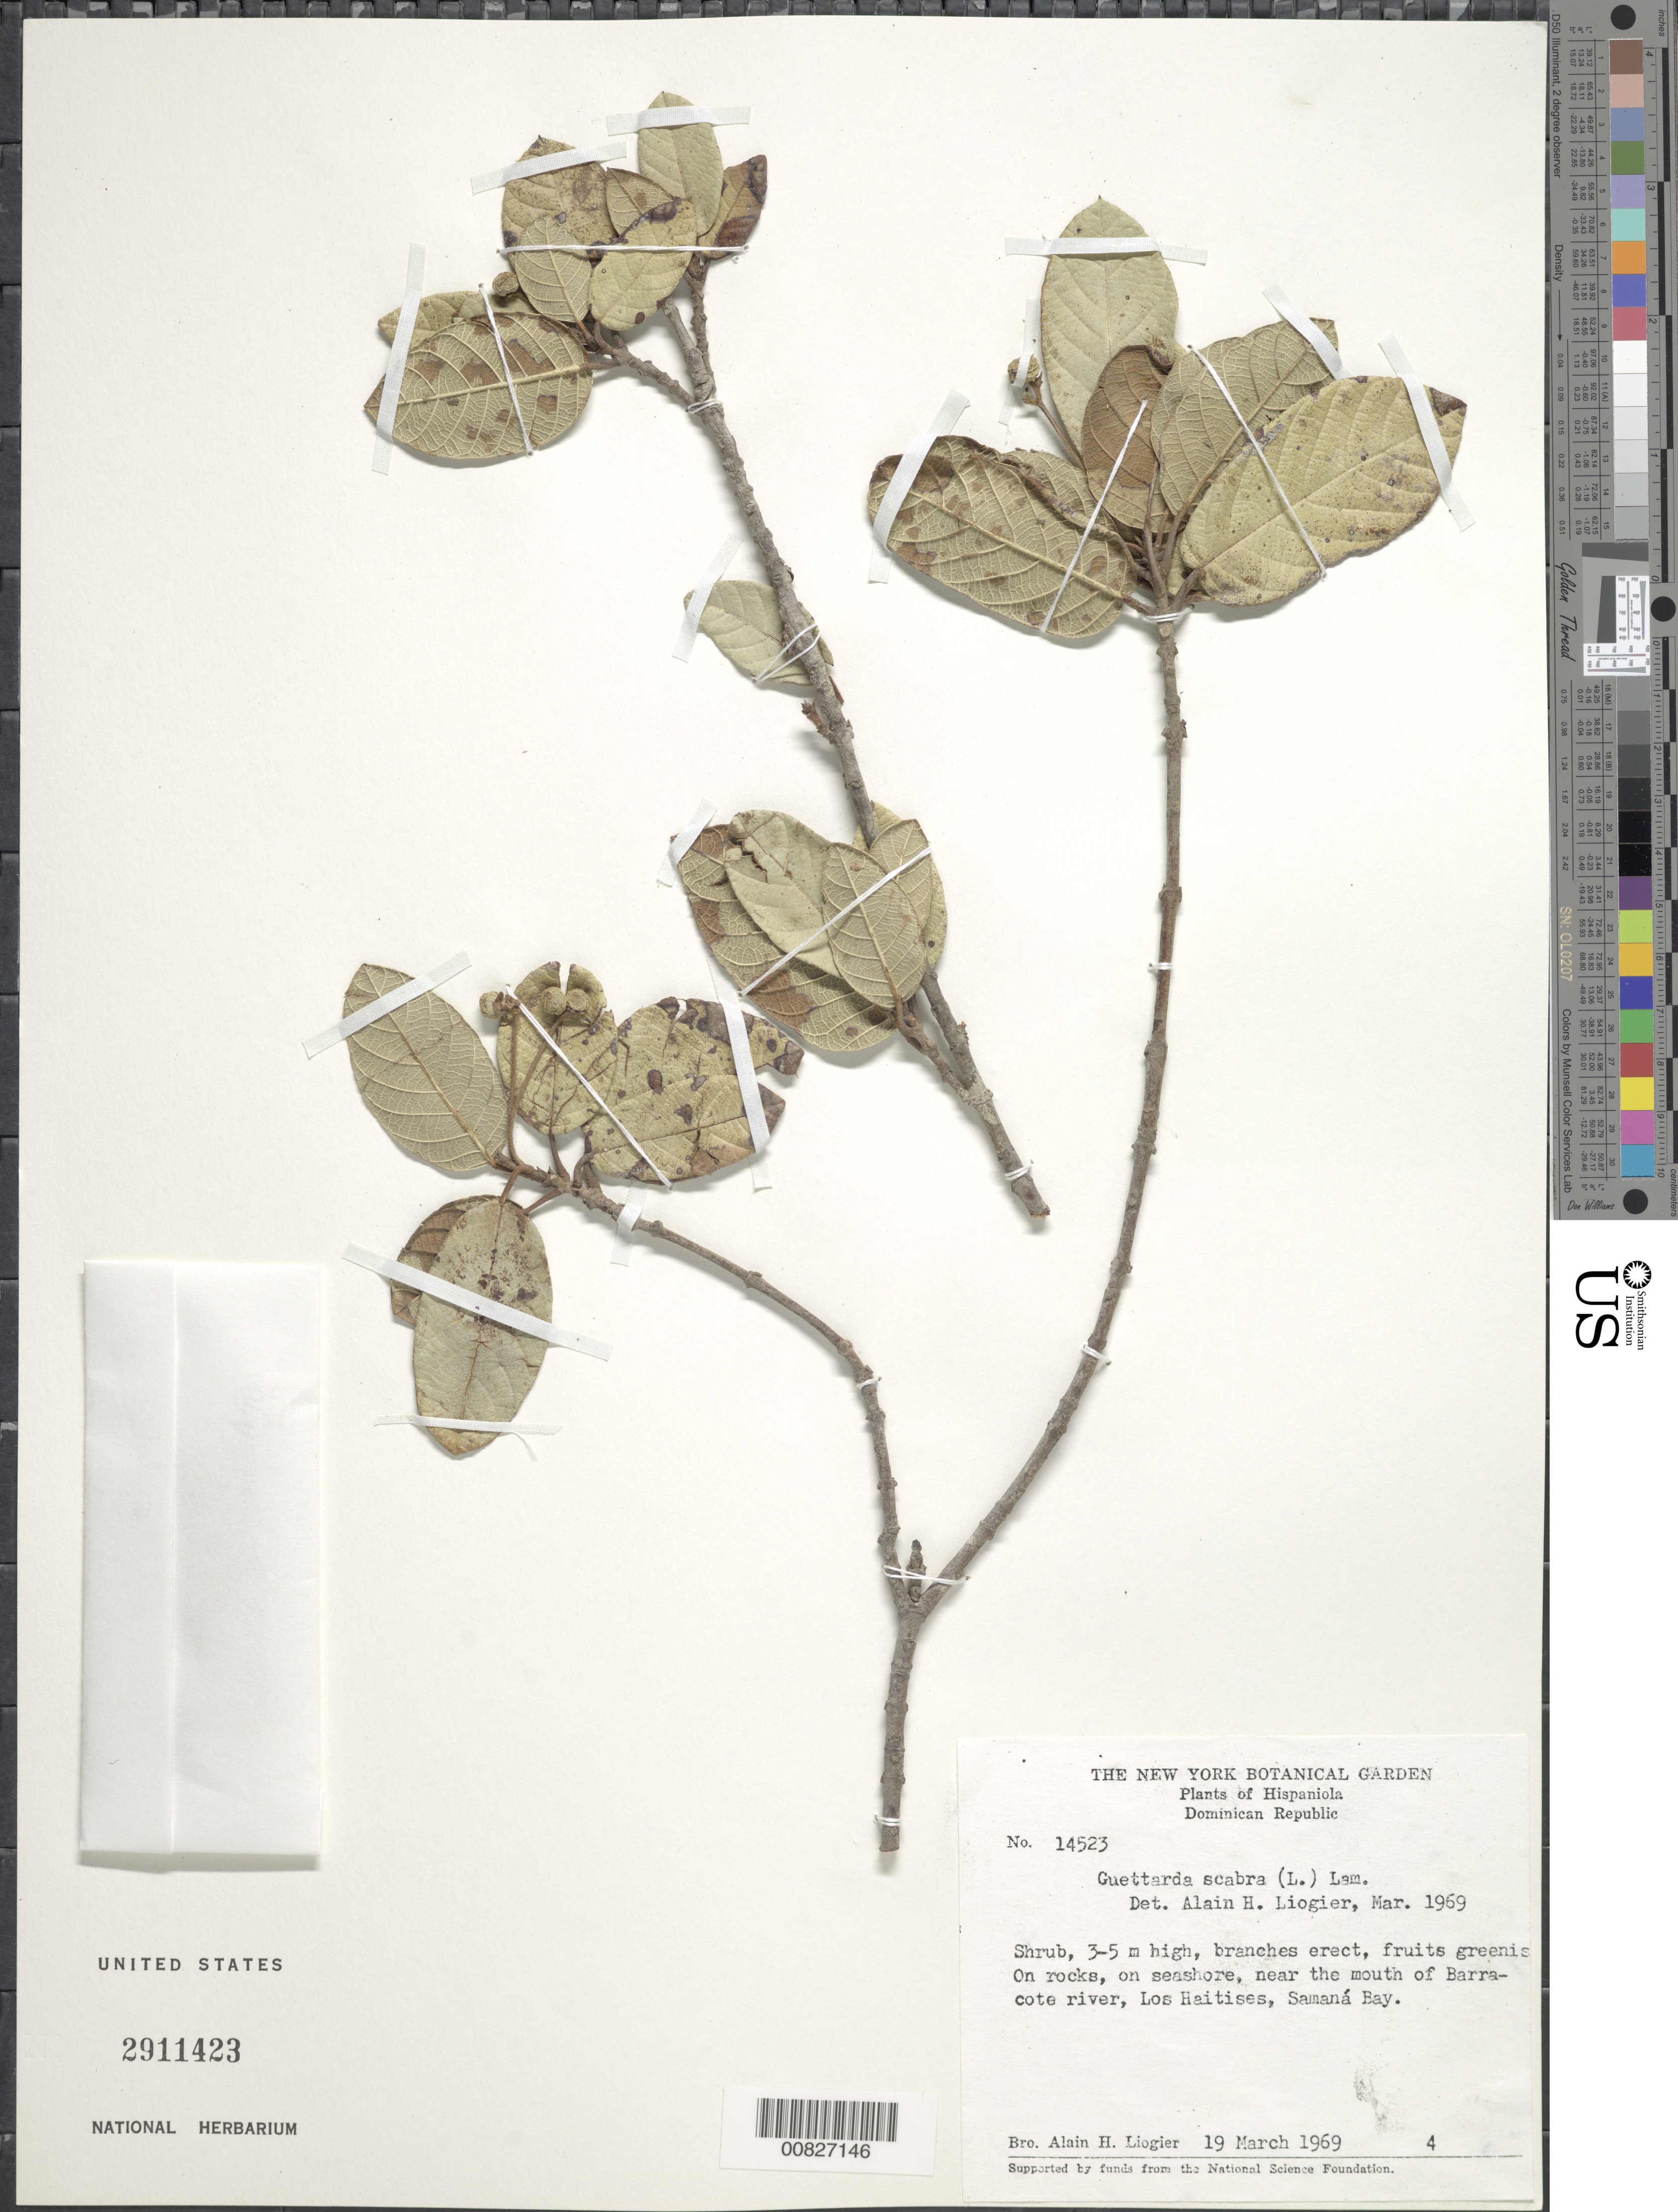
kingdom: Plantae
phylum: Tracheophyta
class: Magnoliopsida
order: Gentianales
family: Rubiaceae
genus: Guettarda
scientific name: Guettarda scabra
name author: (L.) Vent.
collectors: A. H. Liogier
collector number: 14523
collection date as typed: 19 Mar 1969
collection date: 1969-03-19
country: Dominican Republic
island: Hispaniola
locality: Near mouth of Barracote River, Los Haitises, Samaná Bay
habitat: On rocks on seashore near mouth of river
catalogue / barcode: US 2911423